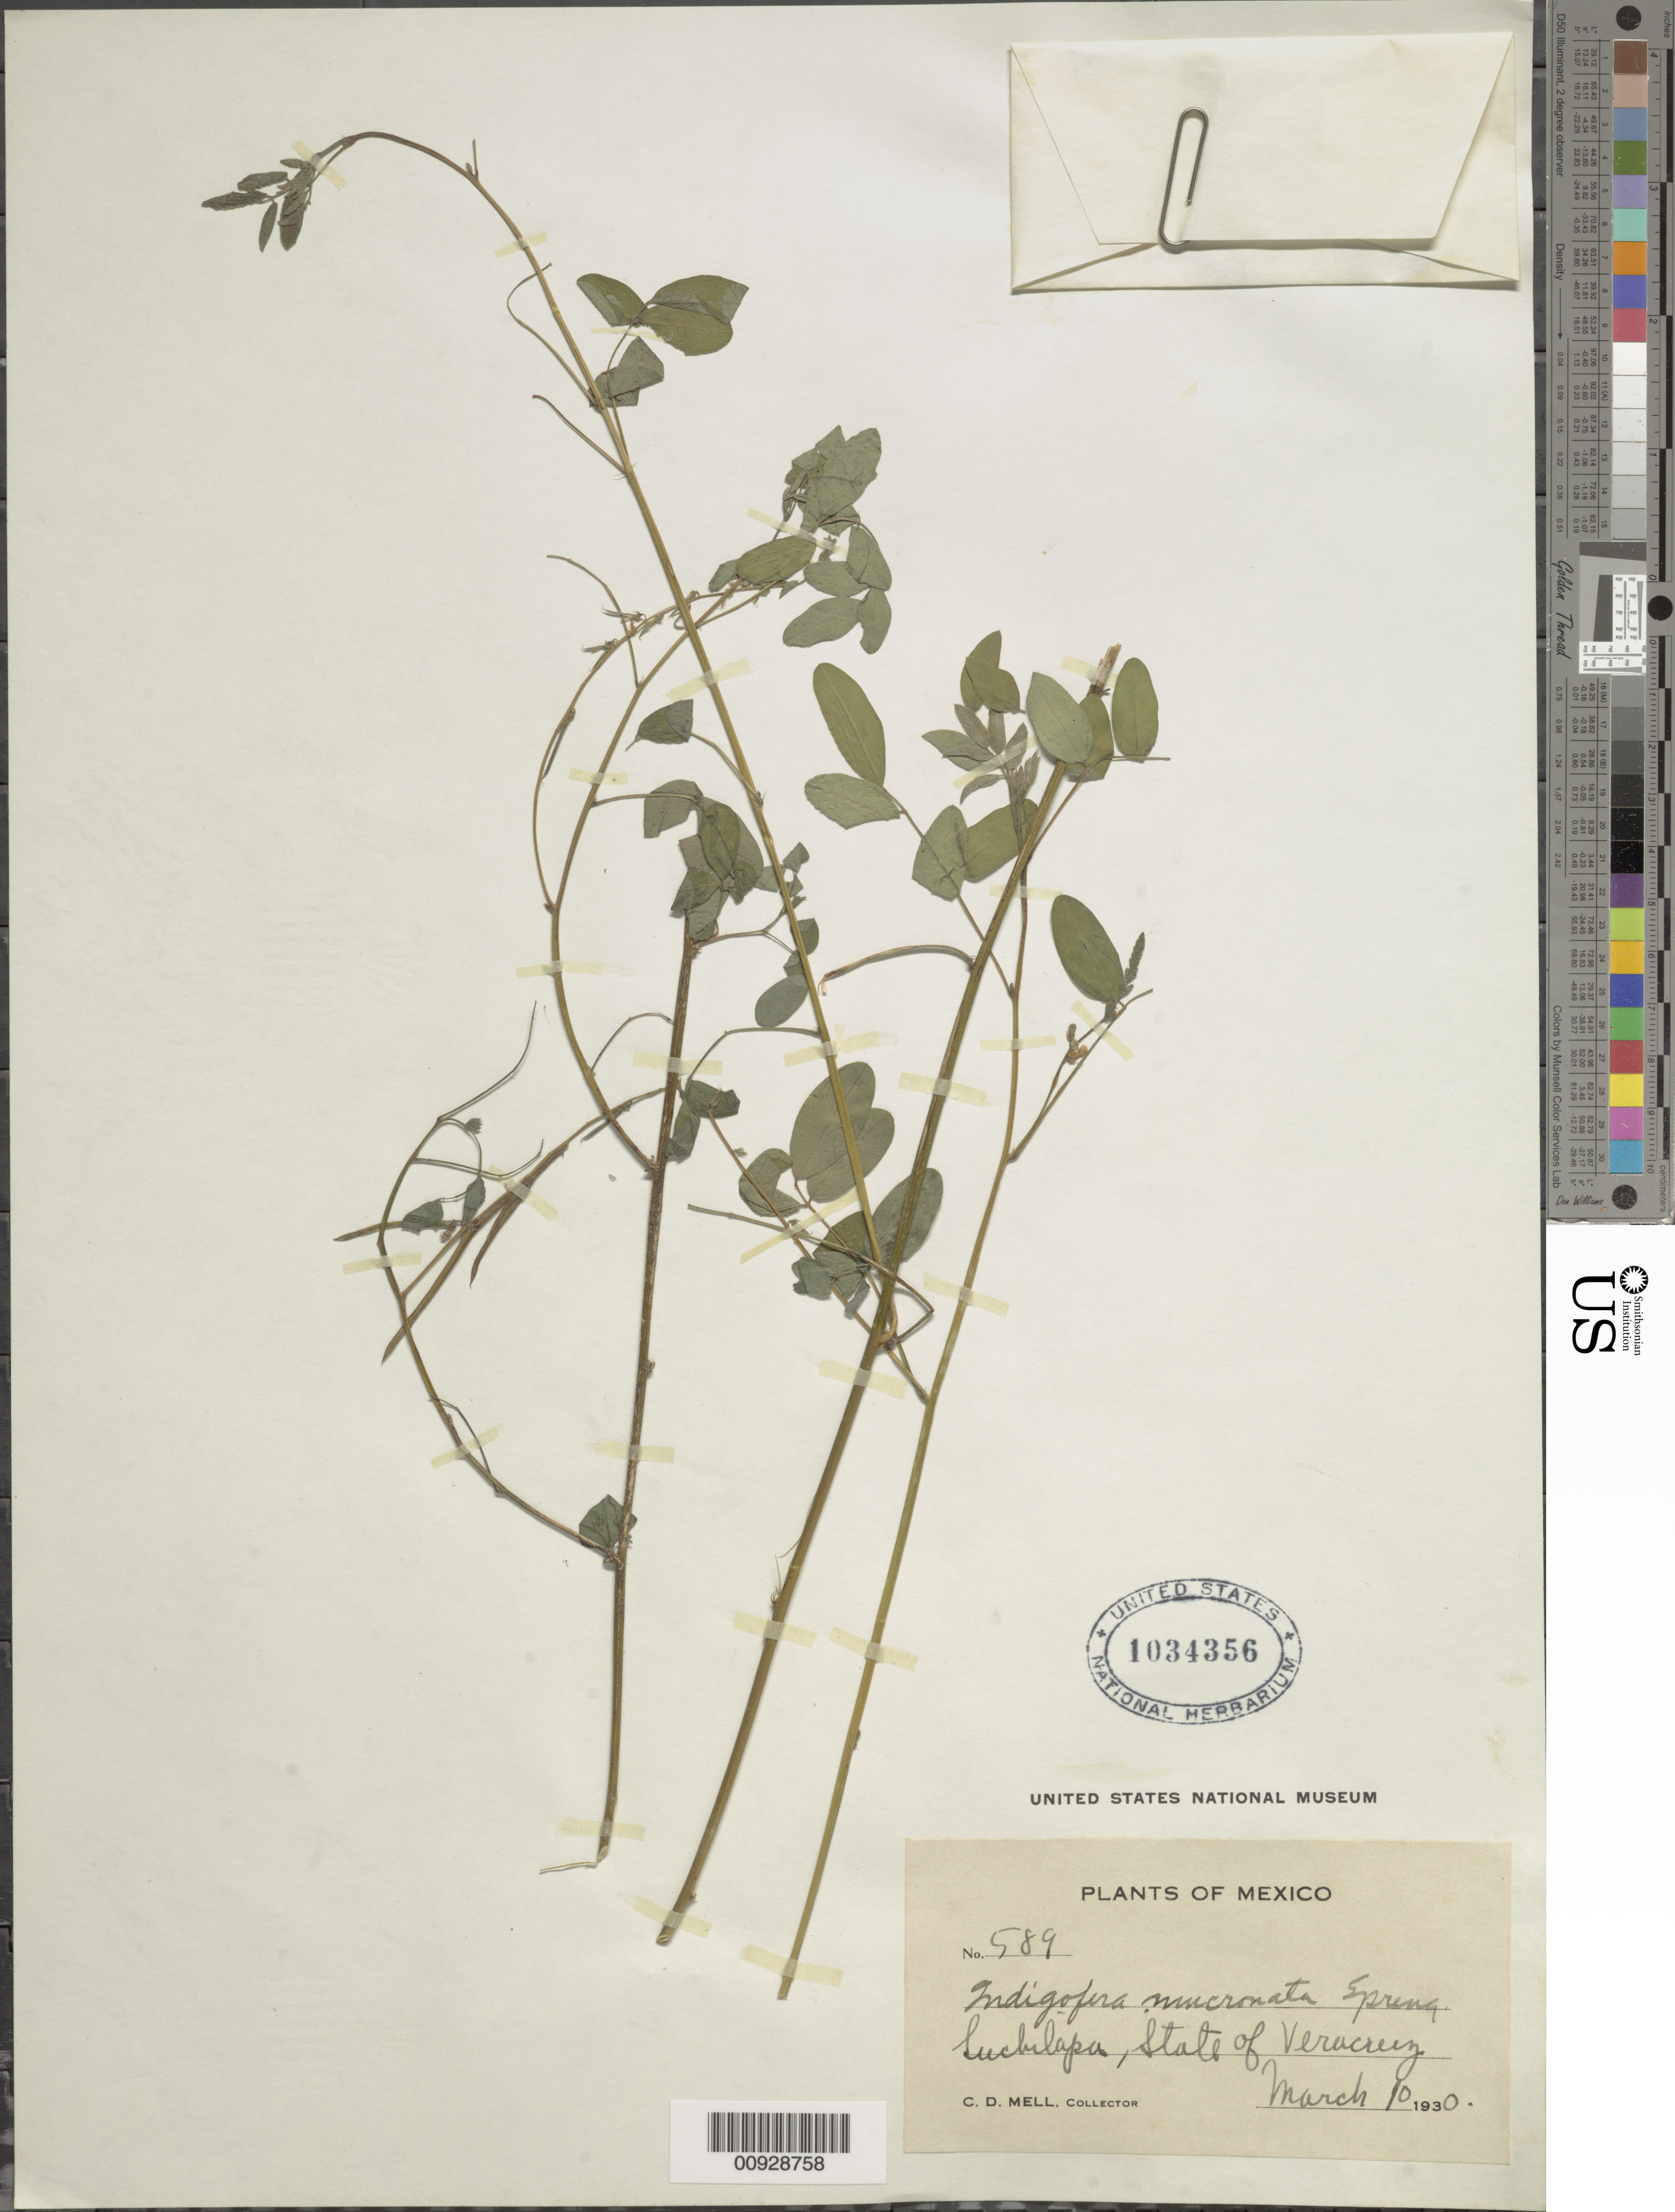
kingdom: Plantae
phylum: Tracheophyta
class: Magnoliopsida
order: Fabales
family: Fabaceae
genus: Indigofera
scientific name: Indigofera mucronata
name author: Lam.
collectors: C. D. Mell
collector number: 589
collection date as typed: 10 Mar 1930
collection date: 1930-03-10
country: Mexico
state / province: Veracruz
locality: Suchilapa, State of Veracruz.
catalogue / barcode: US 1034356